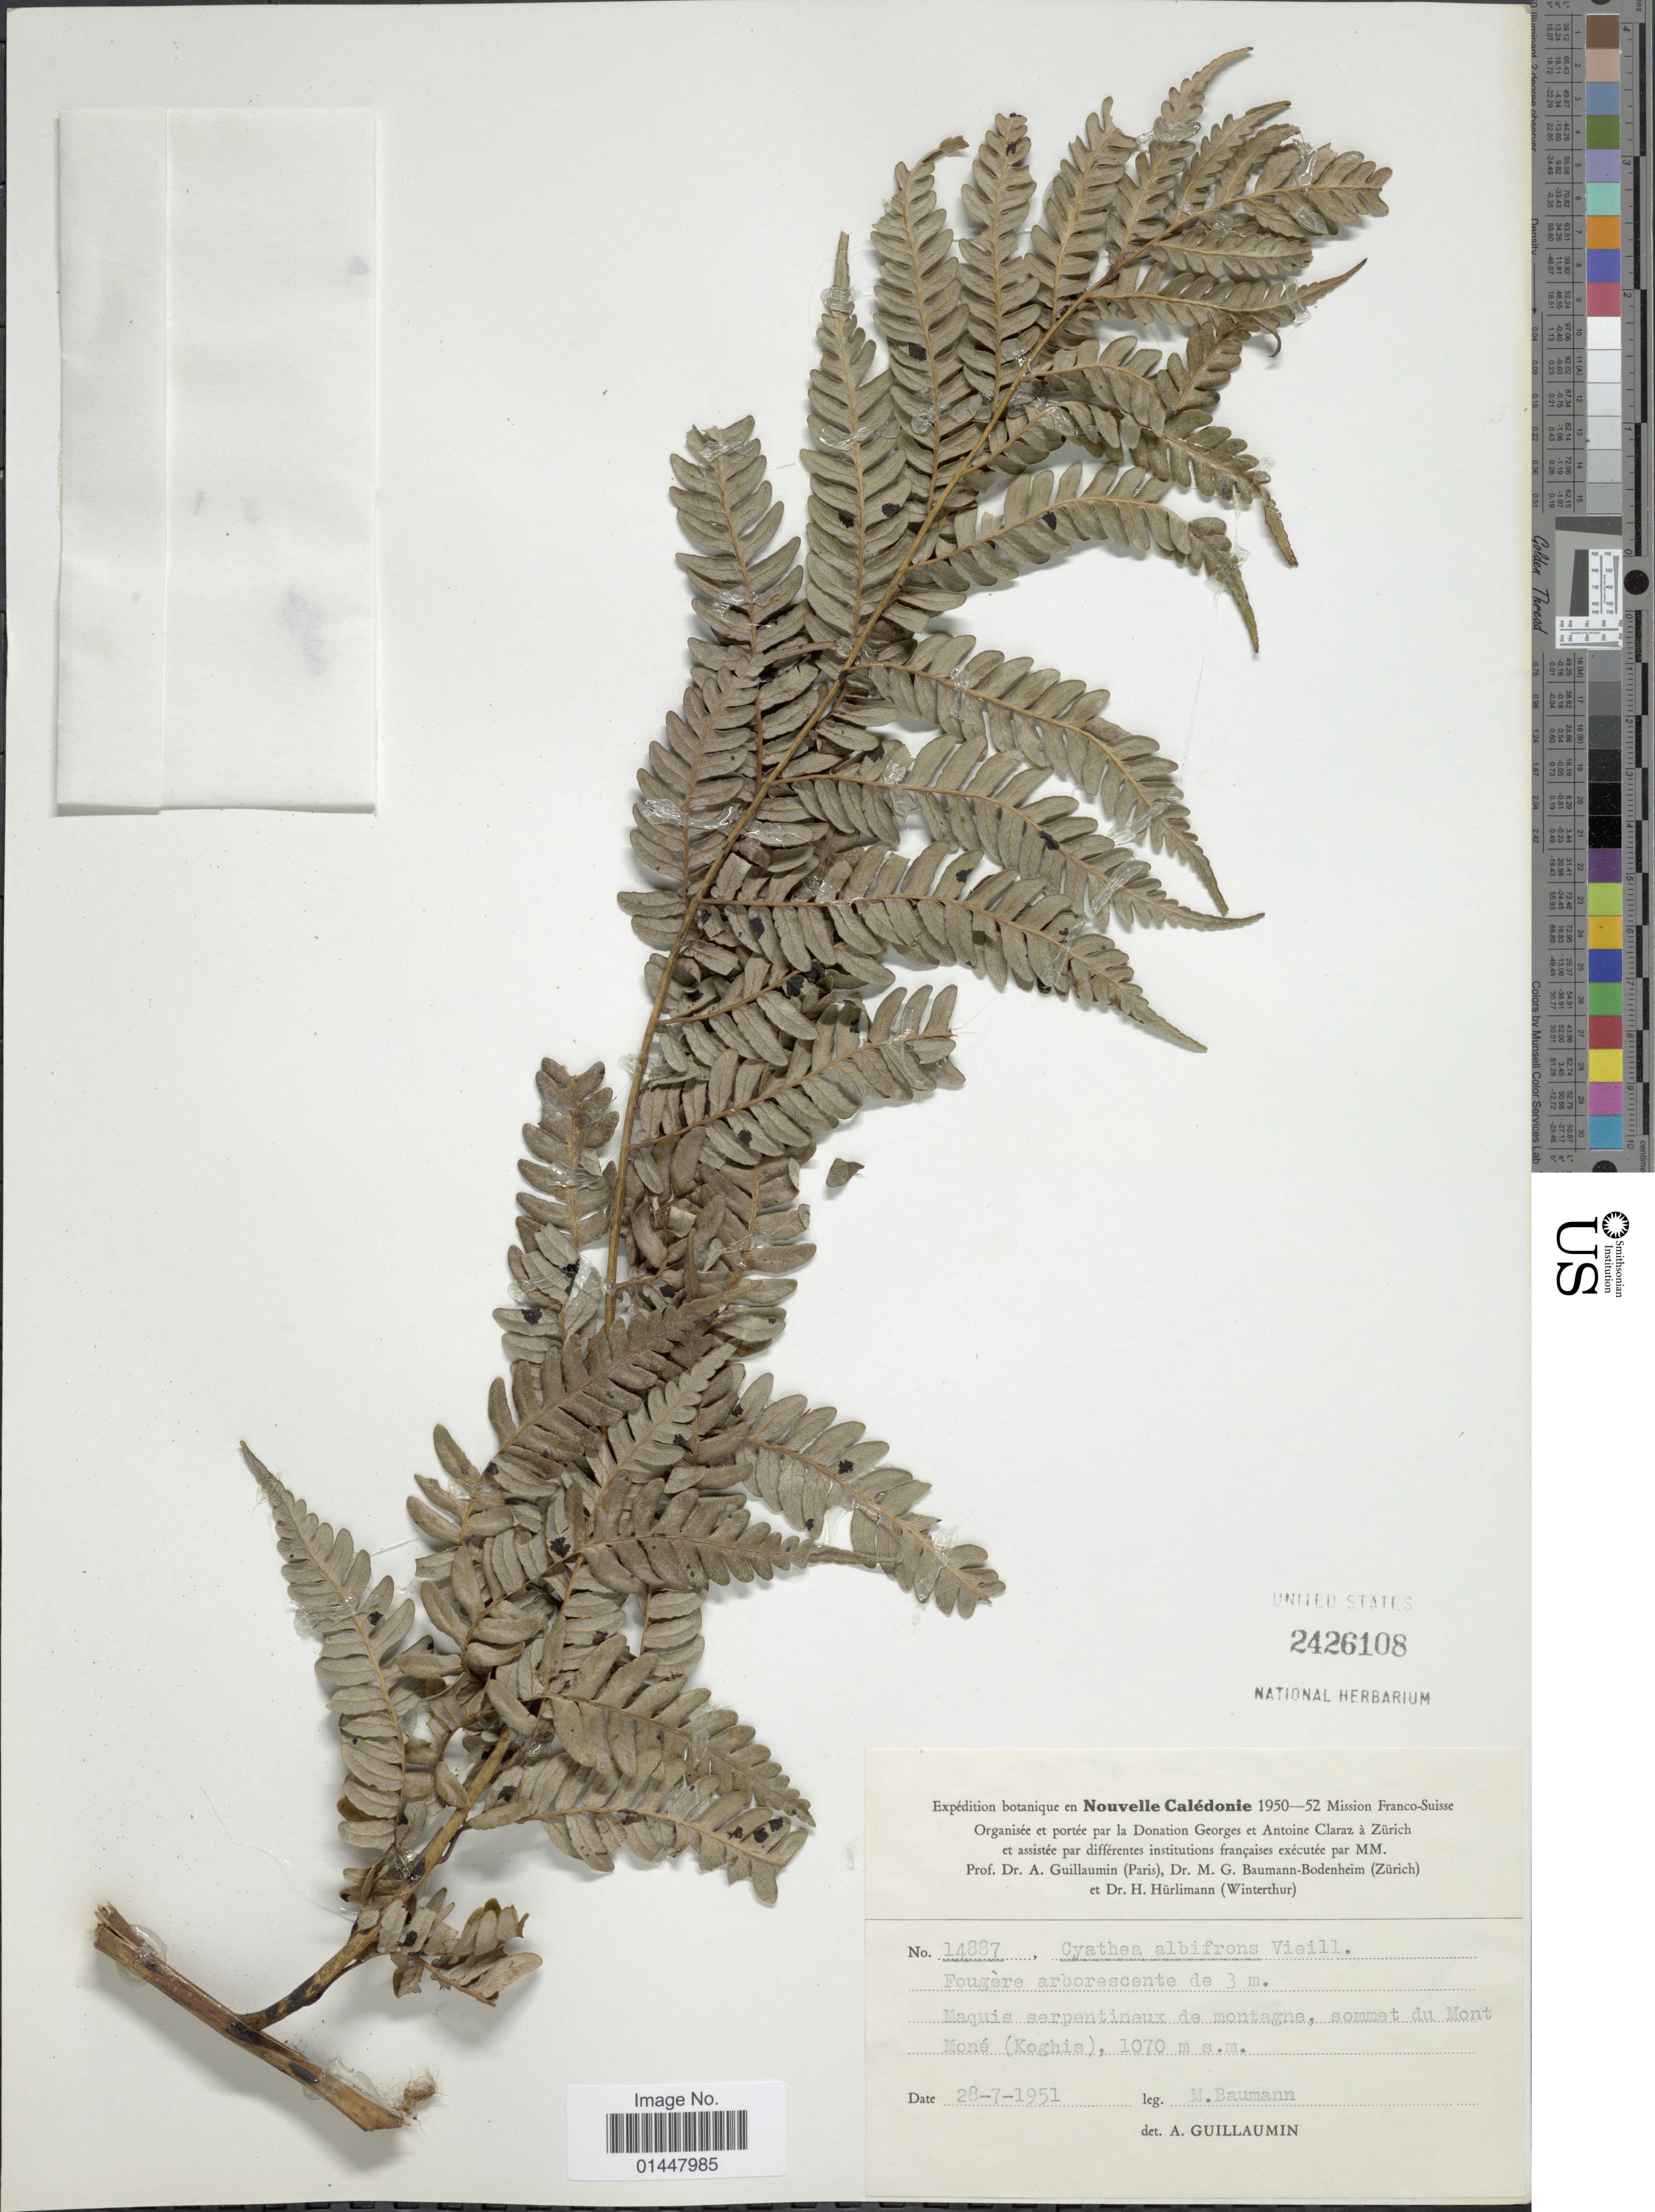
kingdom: Plantae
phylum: Tracheophyta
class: Polypodiopsida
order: Cyatheales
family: Cyatheaceae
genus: Sphaeropteris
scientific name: Sphaeropteris albifrons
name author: (Vieill. ex E. Fourn.) R.M. Tryon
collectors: M. Baumann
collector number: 14887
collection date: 1951-07-28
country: New Caledonia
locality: Nouvelle Caledonie, Maquis serpentineux de montagne, sommet du Mont Mone (Koghis)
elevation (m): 1070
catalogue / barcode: US 2426108